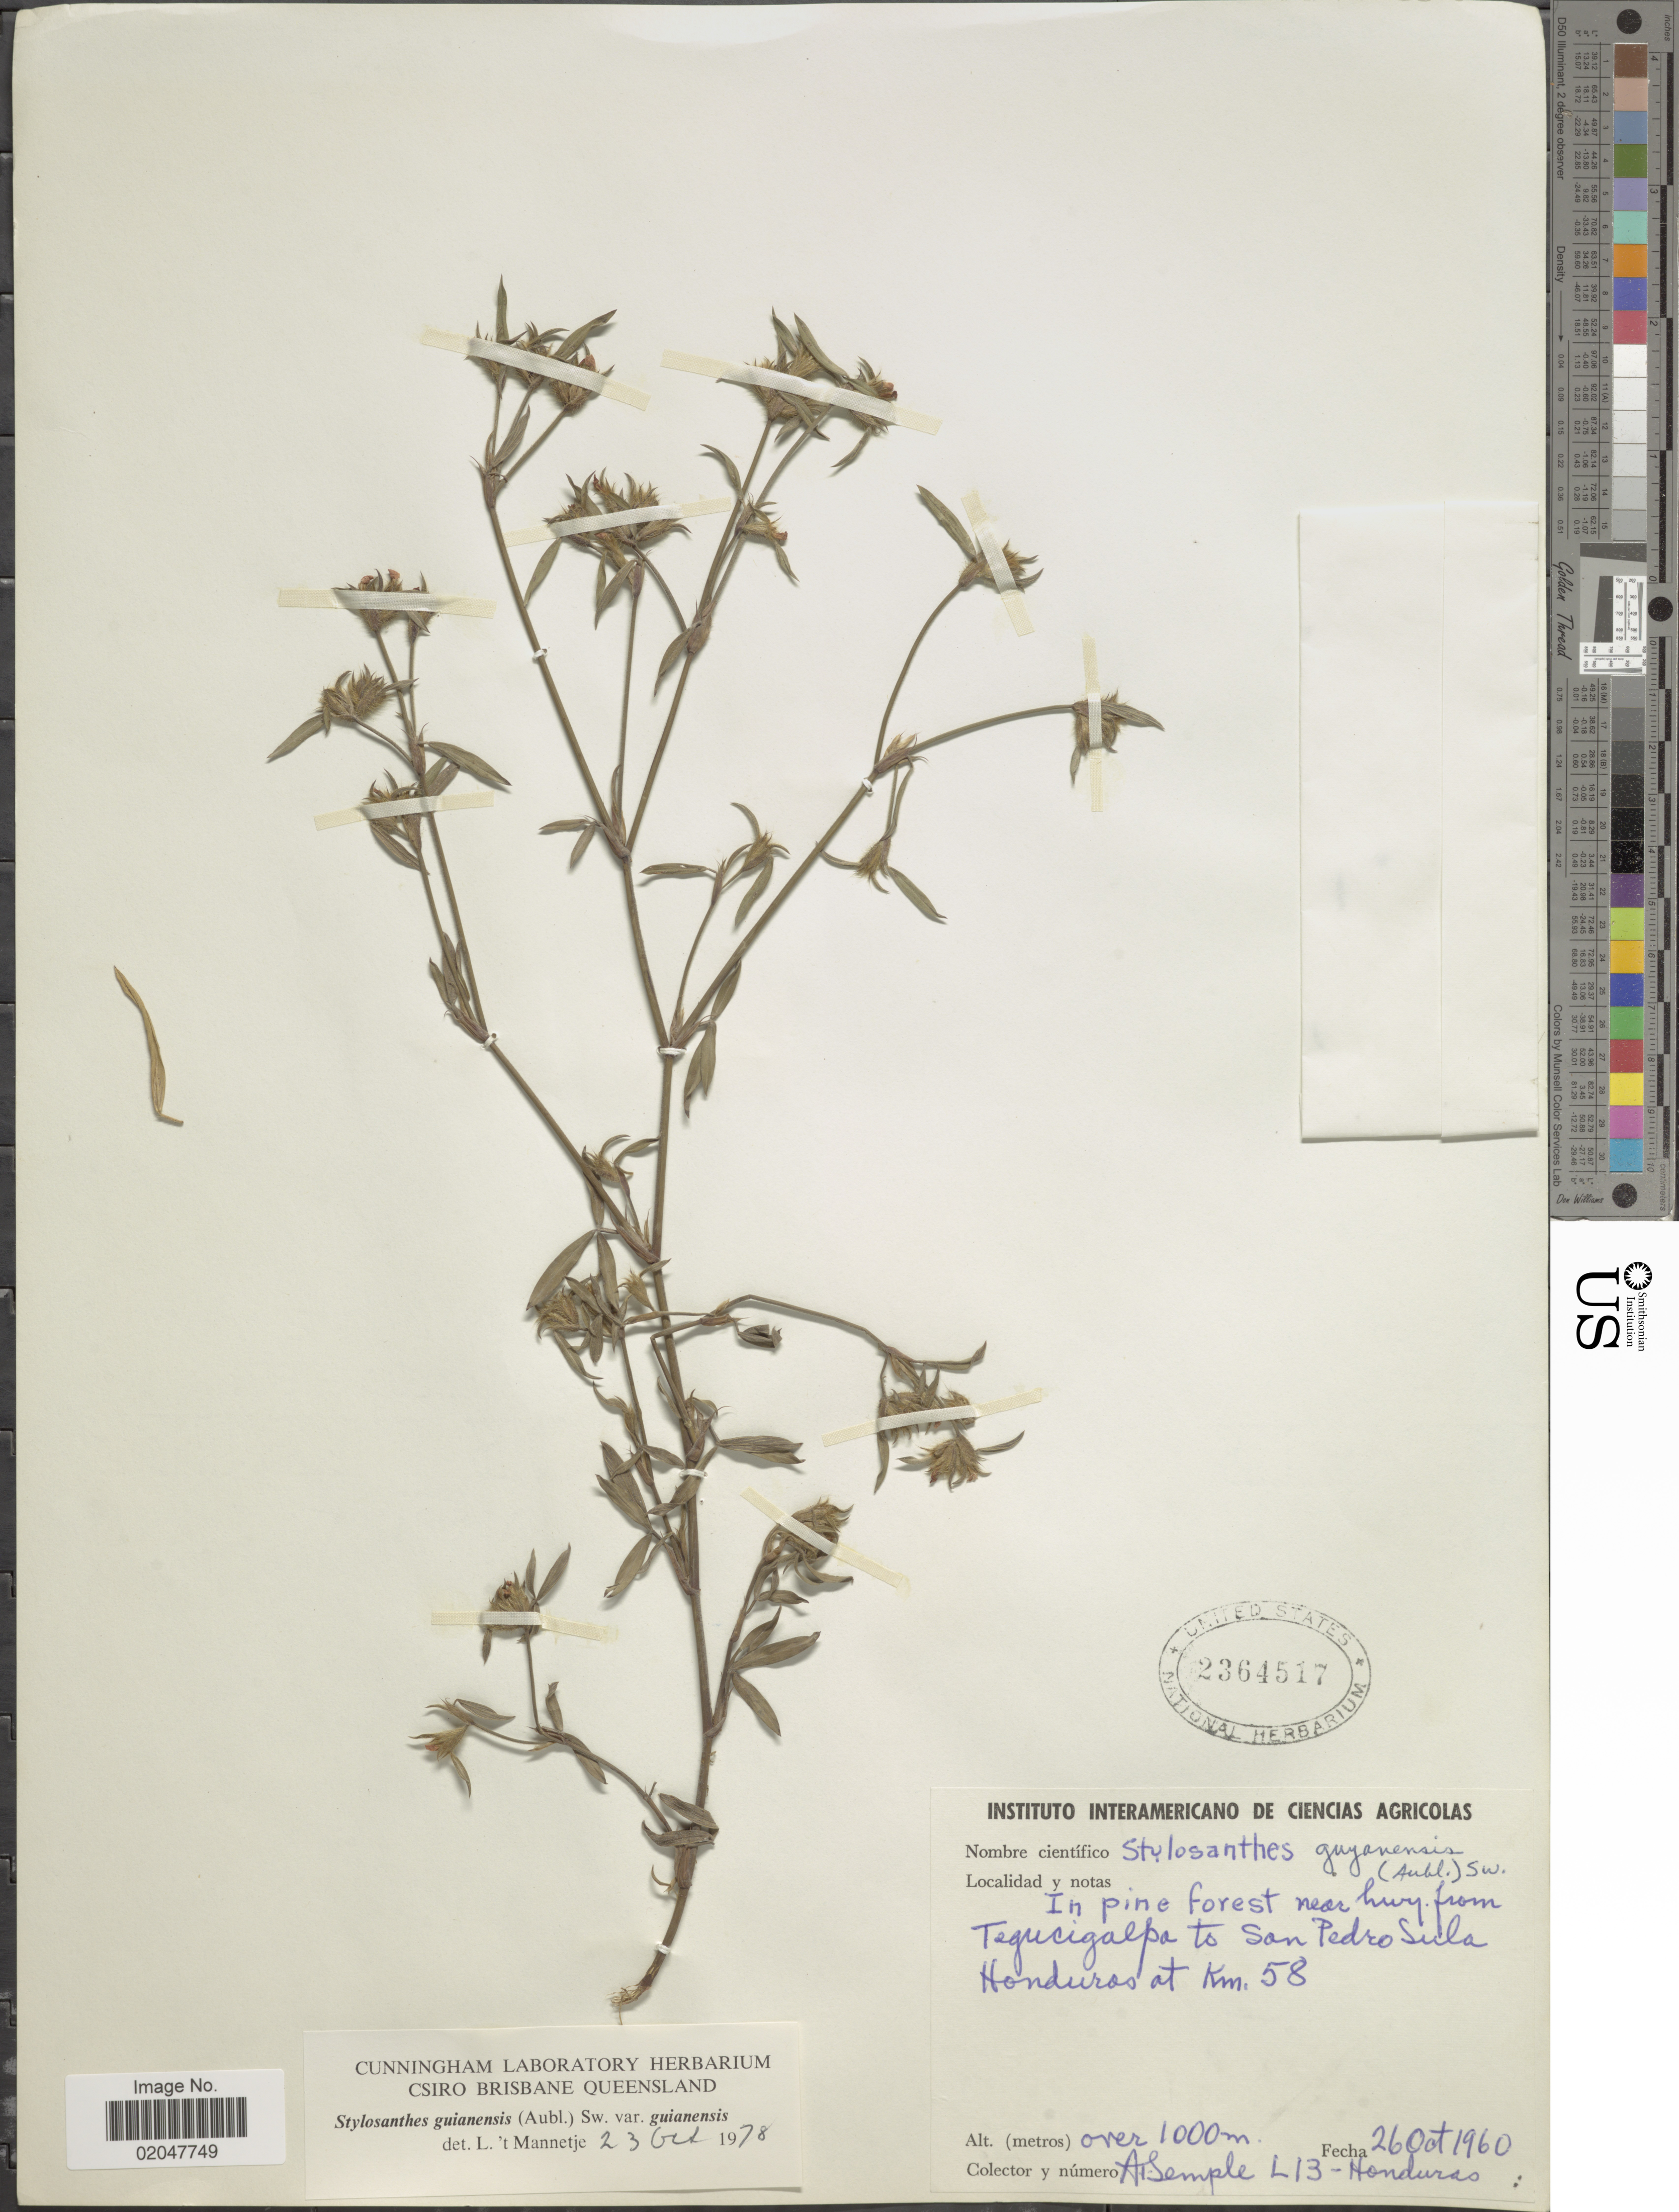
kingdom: Plantae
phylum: Tracheophyta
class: Magnoliopsida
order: Fabales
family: Fabaceae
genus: Stylosanthes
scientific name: Stylosanthes guianensis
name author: (Aubl.) Sw.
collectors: A. Semple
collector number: L13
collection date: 1960-10-26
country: Honduras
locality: In pine forest near hwy from Tegucigalpa to San Pedro Sula Honduras at km 58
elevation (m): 1000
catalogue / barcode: US 2364517